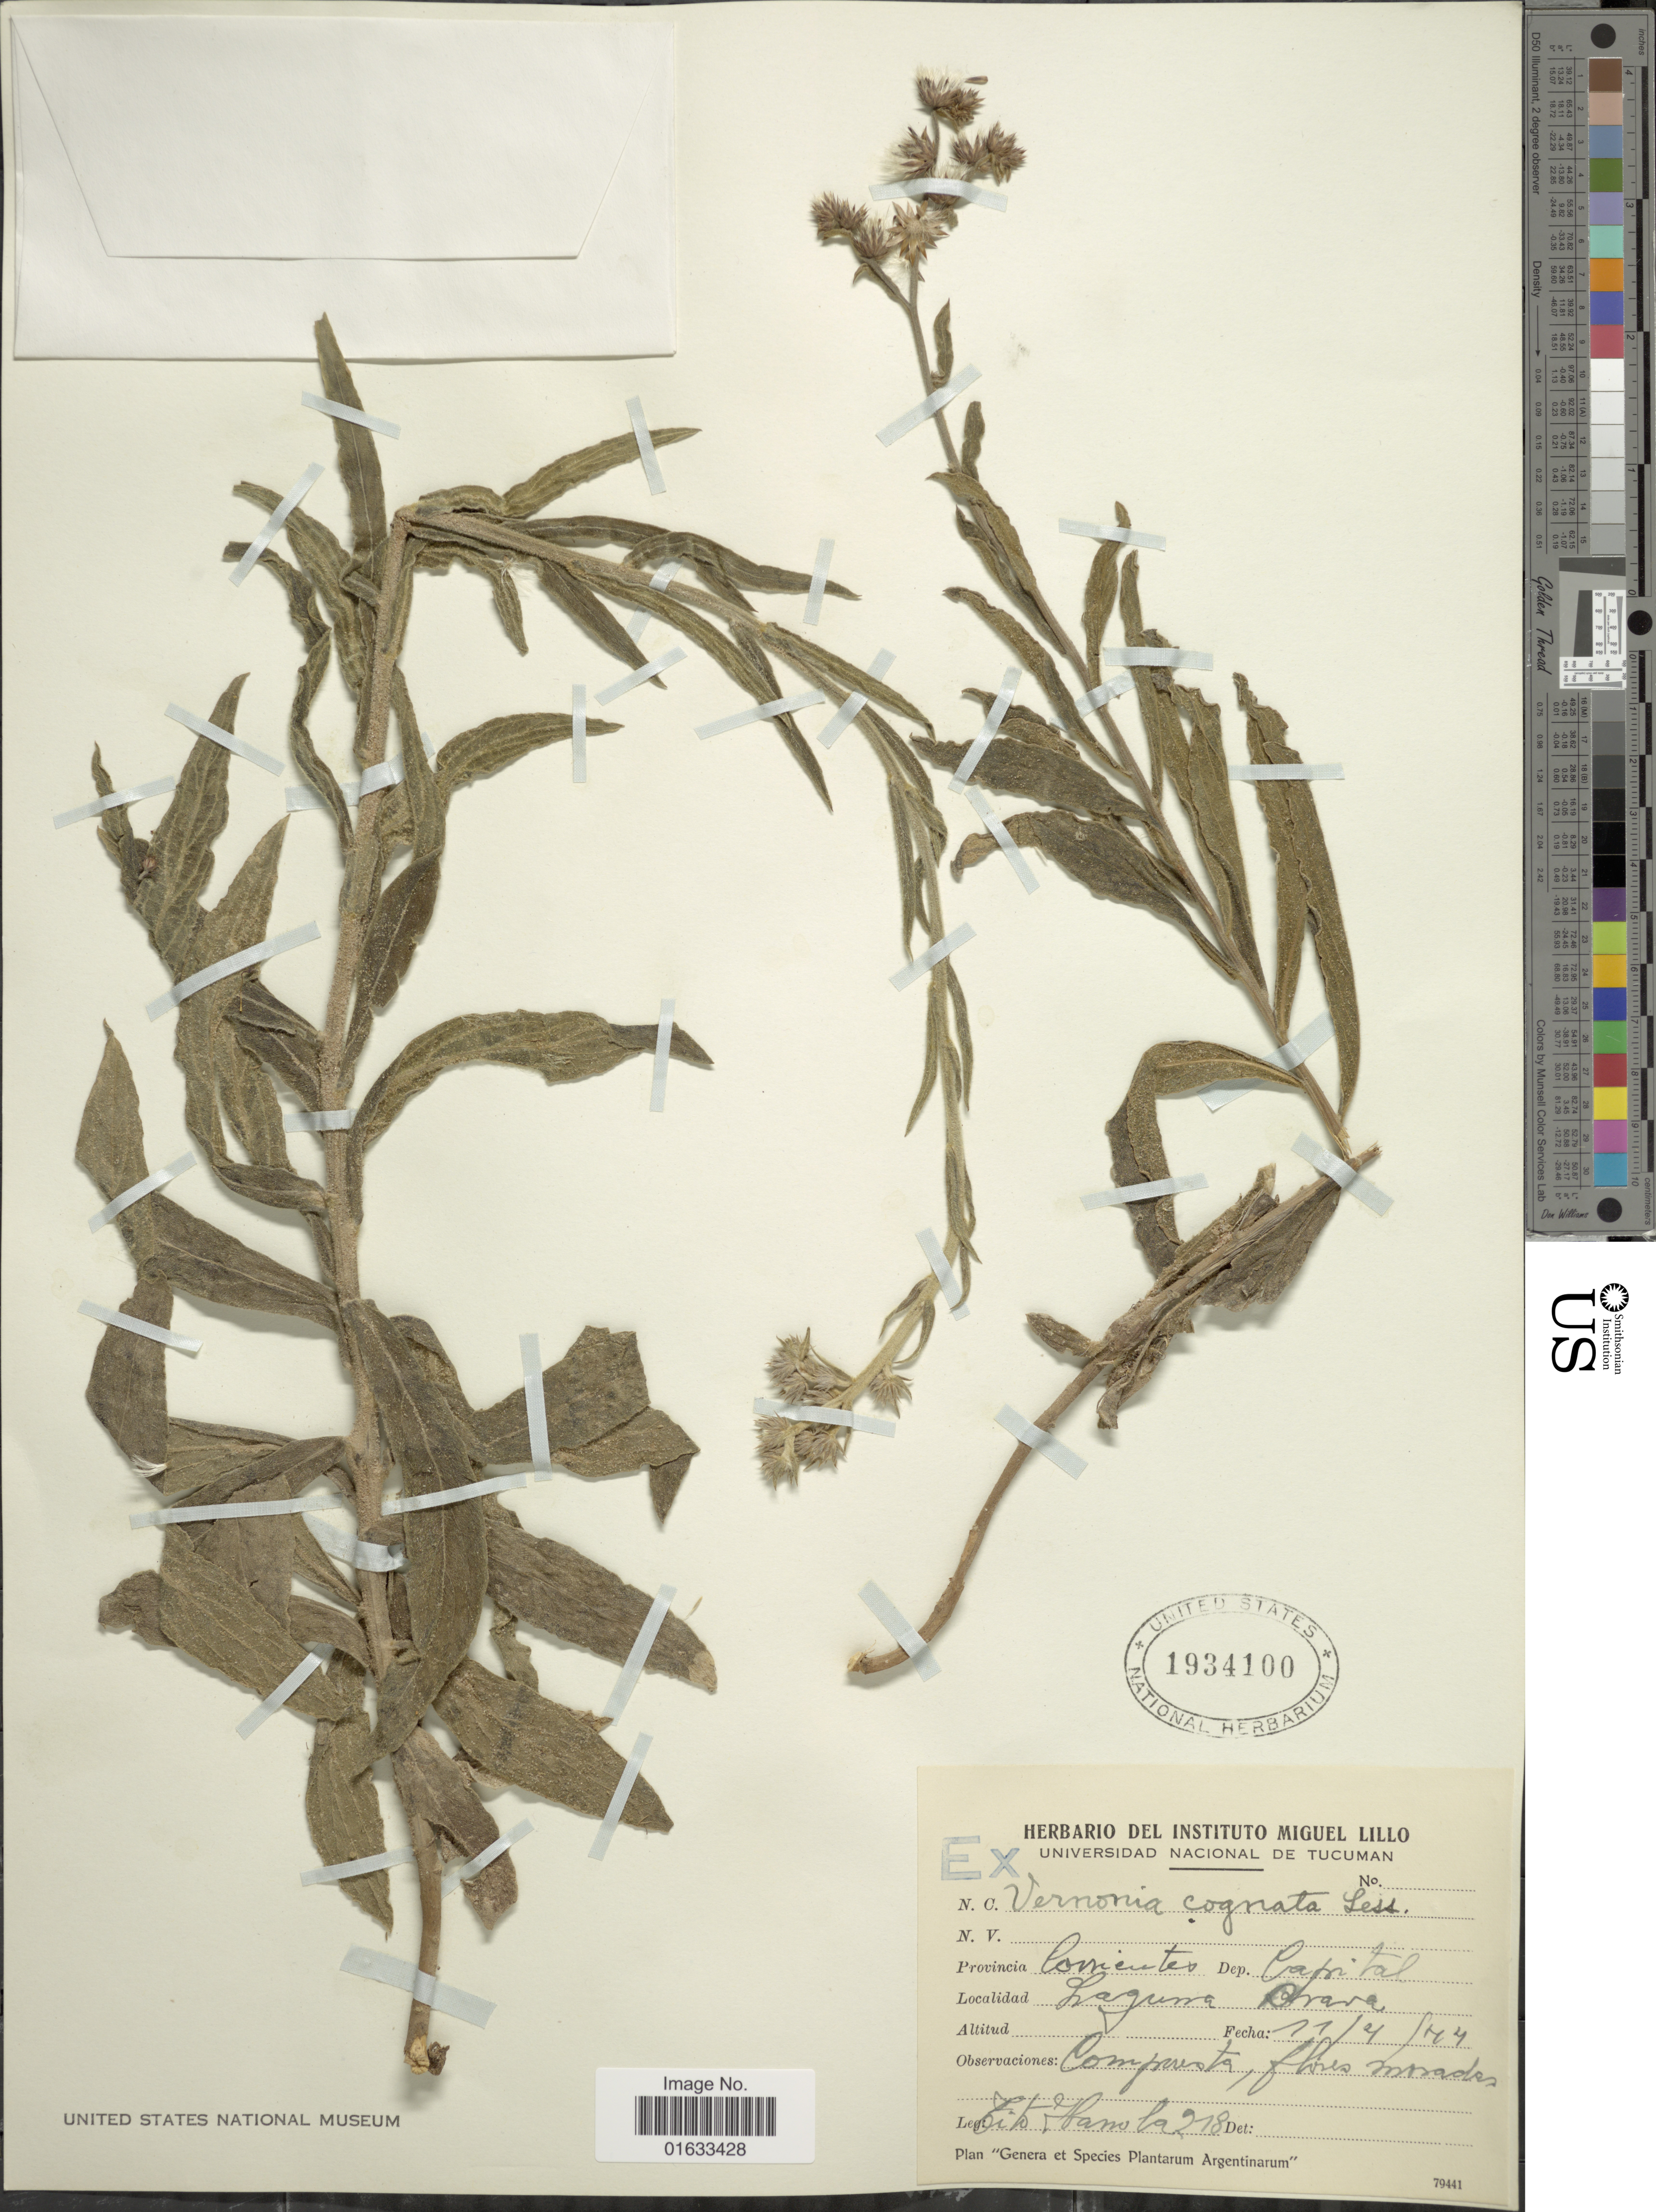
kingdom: Plantae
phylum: Tracheophyta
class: Magnoliopsida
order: Asterales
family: Asteraceae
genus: Chrysolaena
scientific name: Chrysolaena platensis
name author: (Spreng.) H. Rob.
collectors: T. Ibarrola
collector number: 218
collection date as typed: Transcribed d/m/y: 11/4/44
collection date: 1944-04-11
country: Argentina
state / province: Corrientes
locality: Dep. Capital, Laguna Brava.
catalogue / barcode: US 1934100